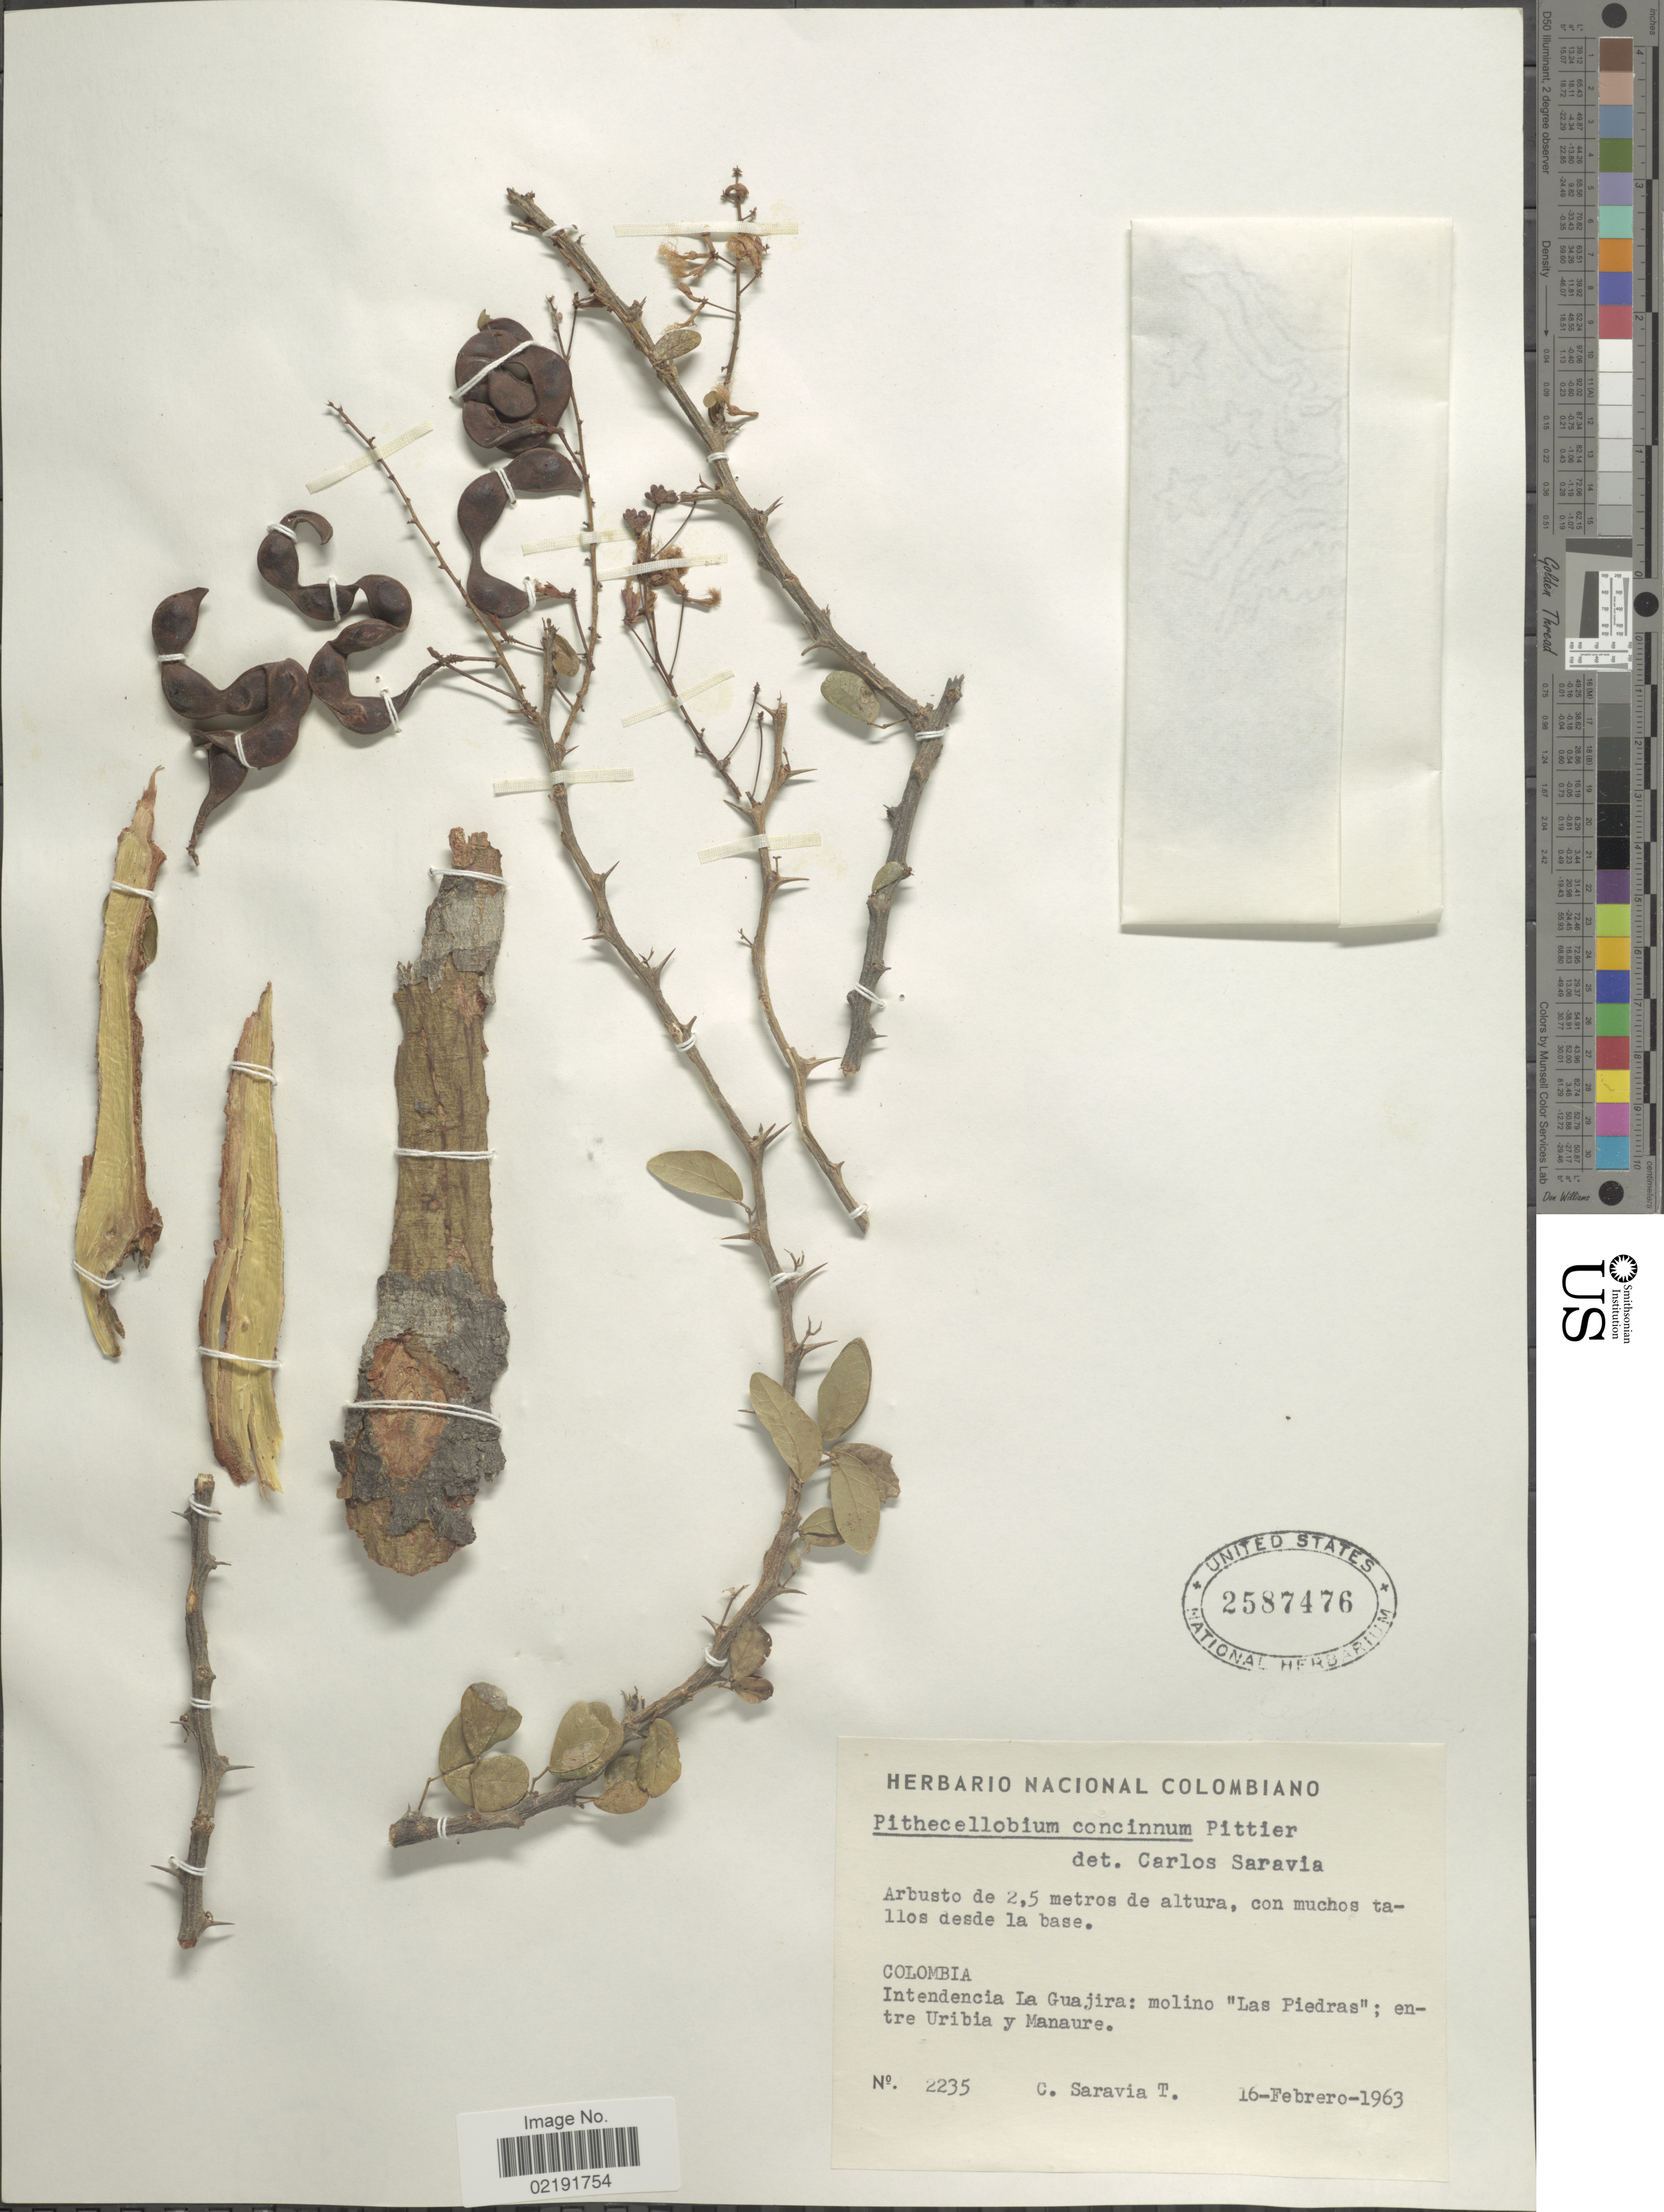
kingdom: Plantae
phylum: Tracheophyta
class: Magnoliopsida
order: Fabales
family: Fabaceae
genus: Pithecellobium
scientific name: Pithecellobium subglobosum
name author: Pittier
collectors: C. Saravia T.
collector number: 2235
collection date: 1963-02-16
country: Colombia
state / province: La Guajira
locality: Colombia. Intendencia La Guajira: molino "Las Piedras"; entre Uribia y Manaure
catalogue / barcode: US 2587476